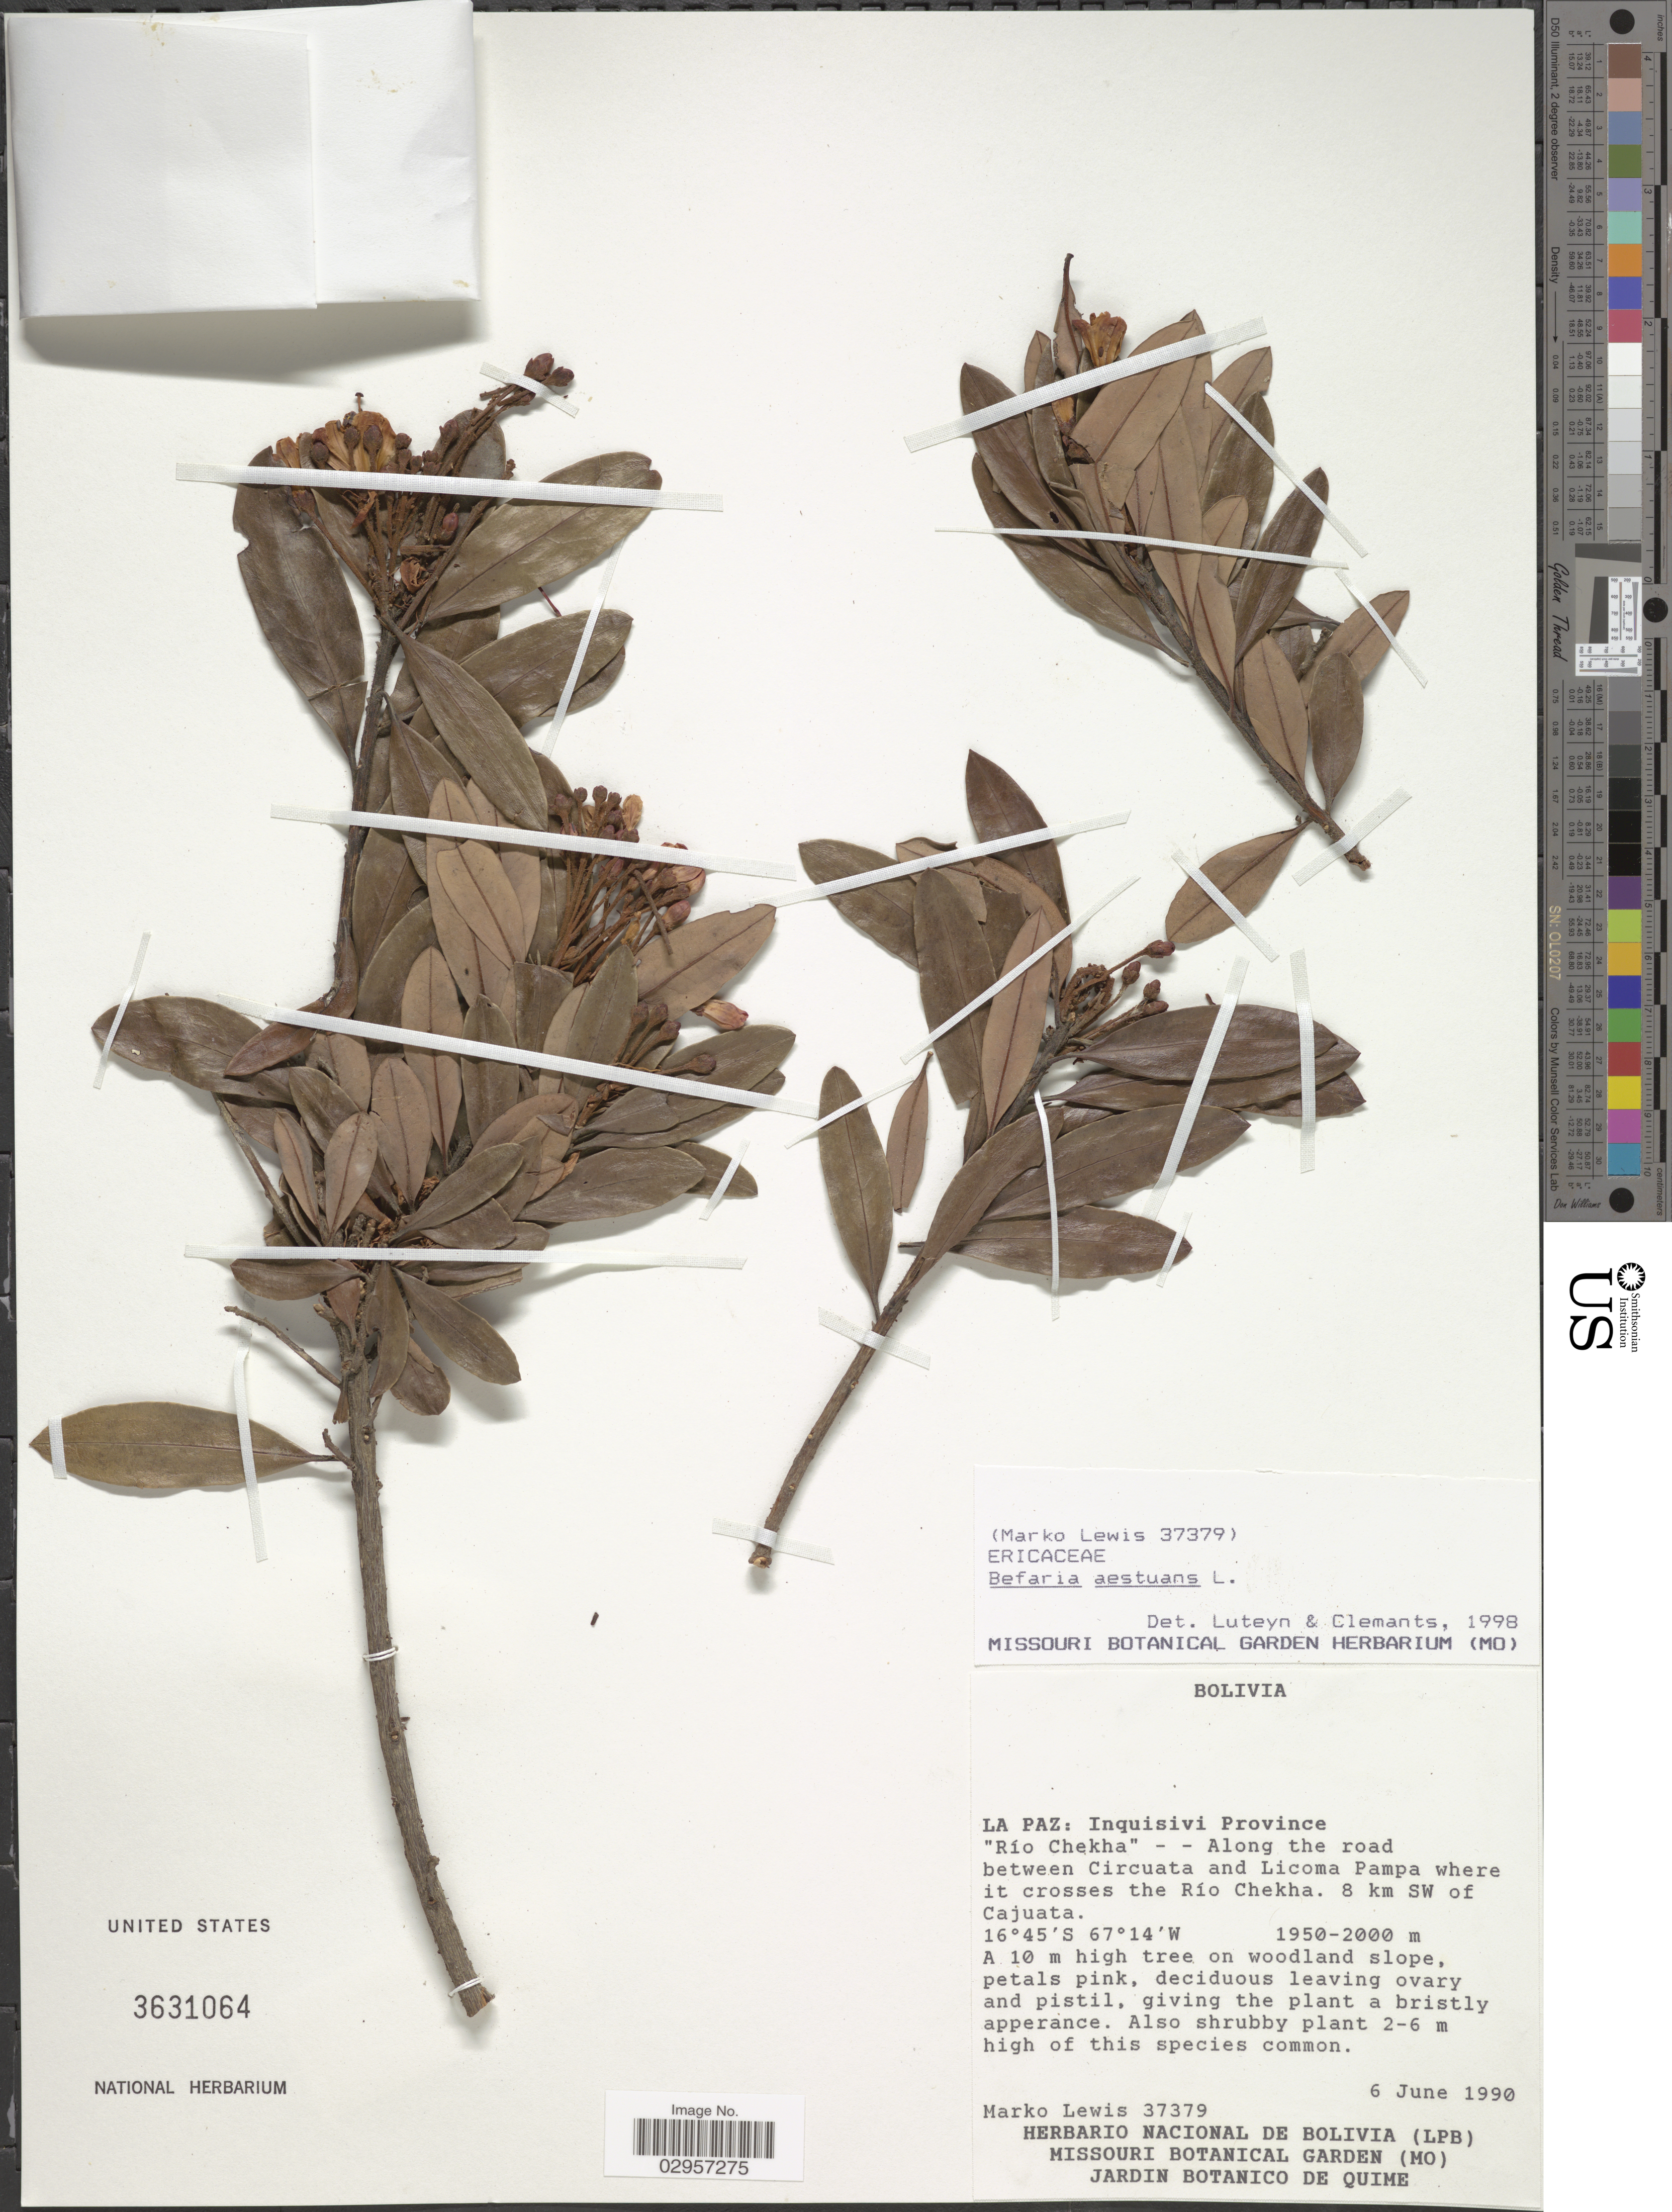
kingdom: Plantae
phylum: Tracheophyta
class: Magnoliopsida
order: Ericales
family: Ericaceae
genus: Befaria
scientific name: Befaria aestuans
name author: Mutis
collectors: M. A. Lewis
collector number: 37379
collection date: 1990-06-06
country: Bolivia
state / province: La Paz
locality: Inquisivi Province, "Rio Chekha" - - Along the road between Circuata and Licoma Pampa where it crosses the Río Chekha, 8 km SW of Cajuata.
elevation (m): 1950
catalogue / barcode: US 3631064